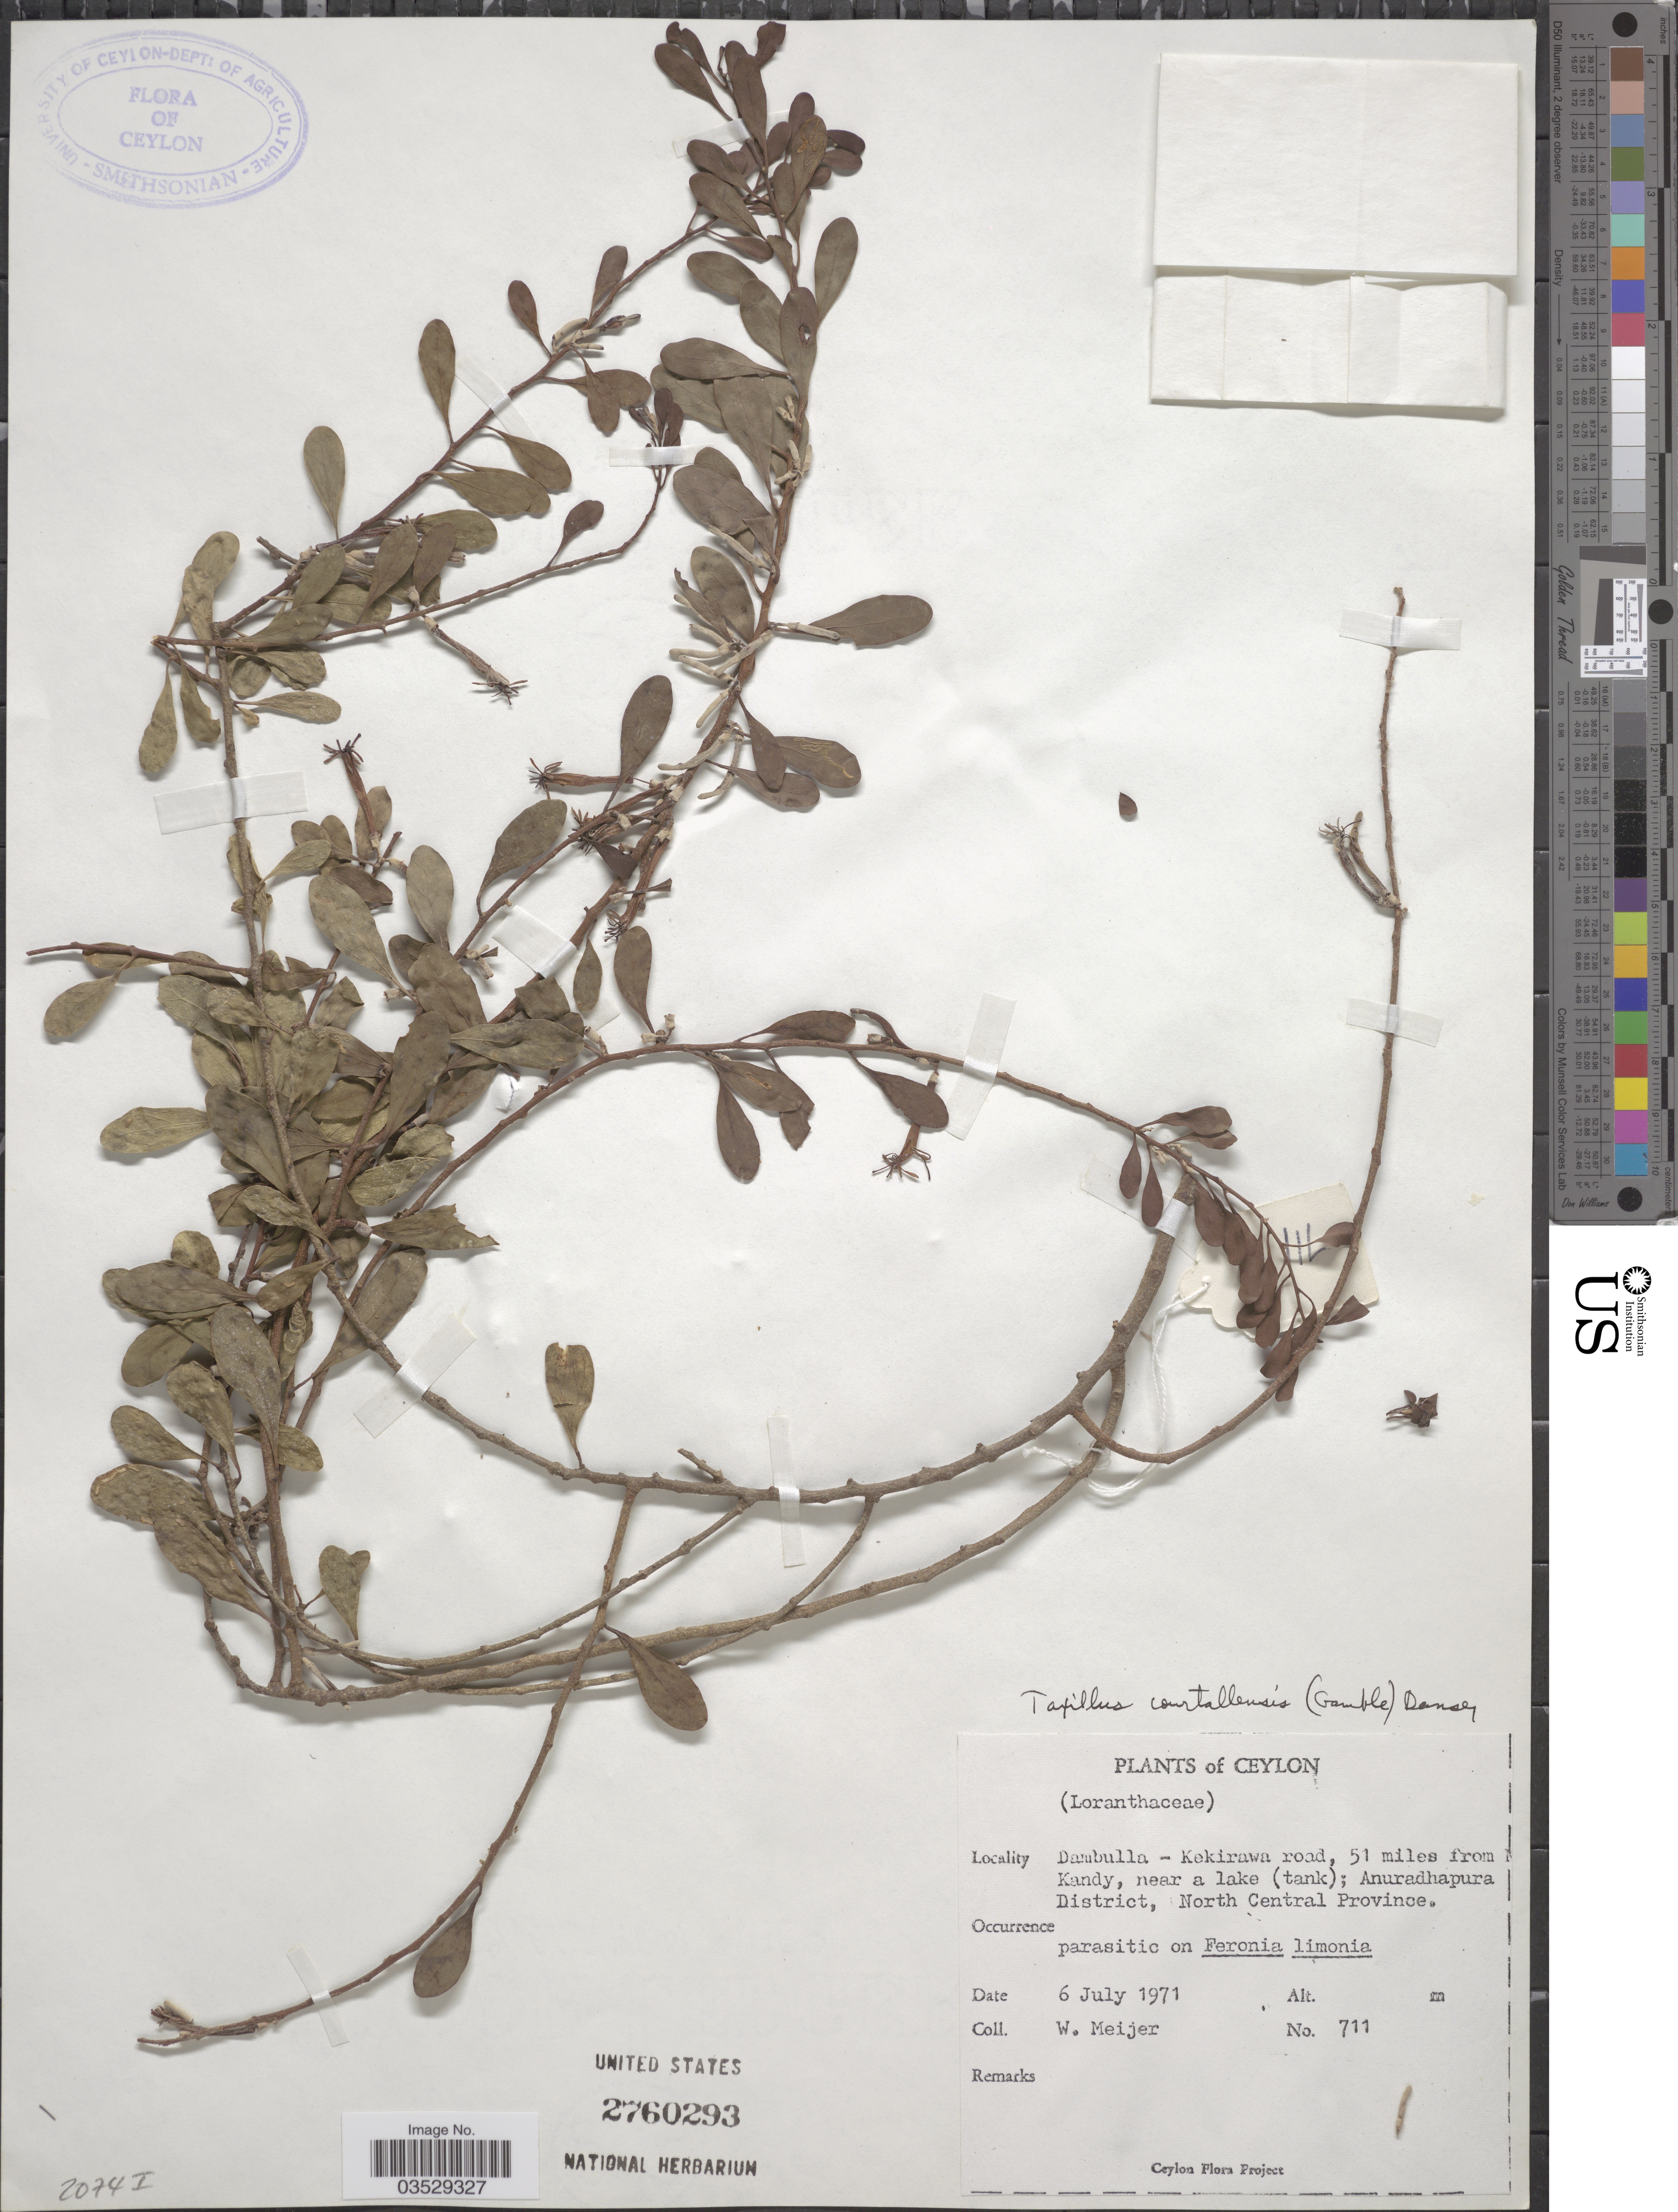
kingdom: Plantae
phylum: Tracheophyta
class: Magnoliopsida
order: Santalales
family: Loranthaceae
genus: Taxillus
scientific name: Taxillus courtallensis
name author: (Gamble) Danser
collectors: W. Meijer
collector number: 711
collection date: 1971-07-06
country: Sri Lanka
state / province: North Central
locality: Ceylon. Dambulla - Kekirawa road, 51 miles from Kandy, near a lake (tank); Anuradhapura District.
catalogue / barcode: US 2760293